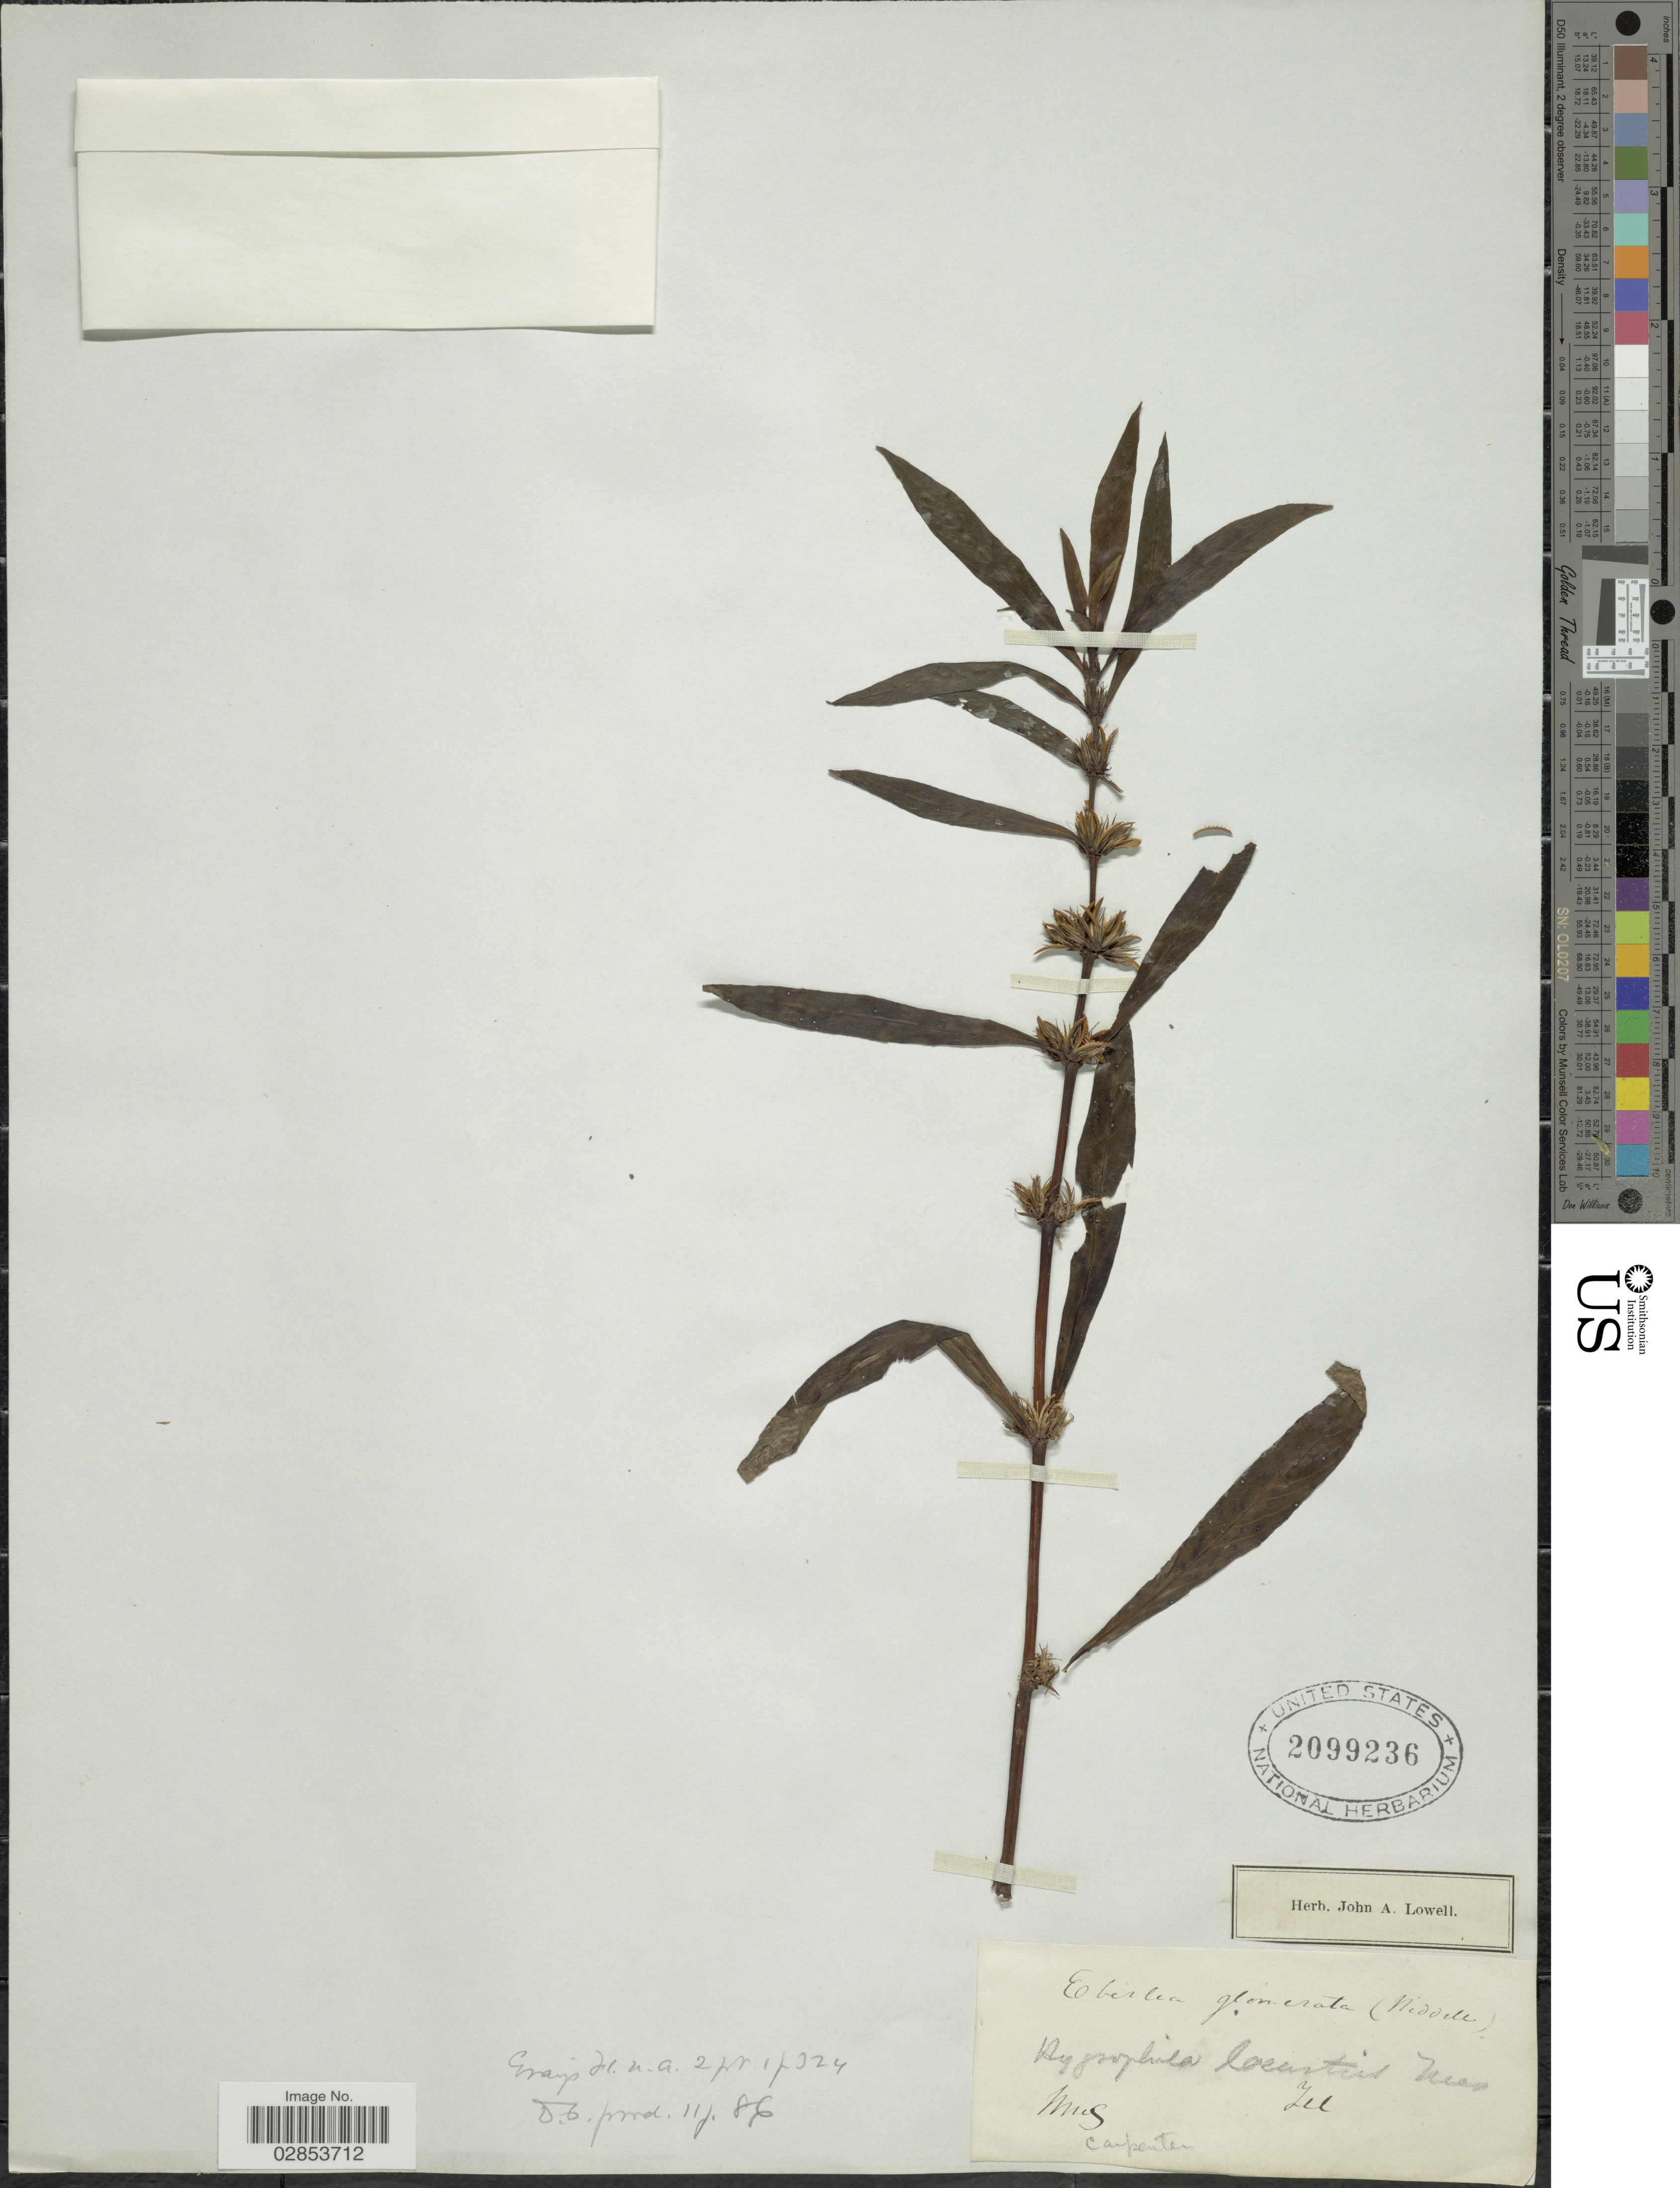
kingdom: Plantae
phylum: Tracheophyta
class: Magnoliopsida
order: Lamiales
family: Acanthaceae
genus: Hygrophila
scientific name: Hygrophila costata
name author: Nees & T. Nees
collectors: -. Carpenter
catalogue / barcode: US 2099236